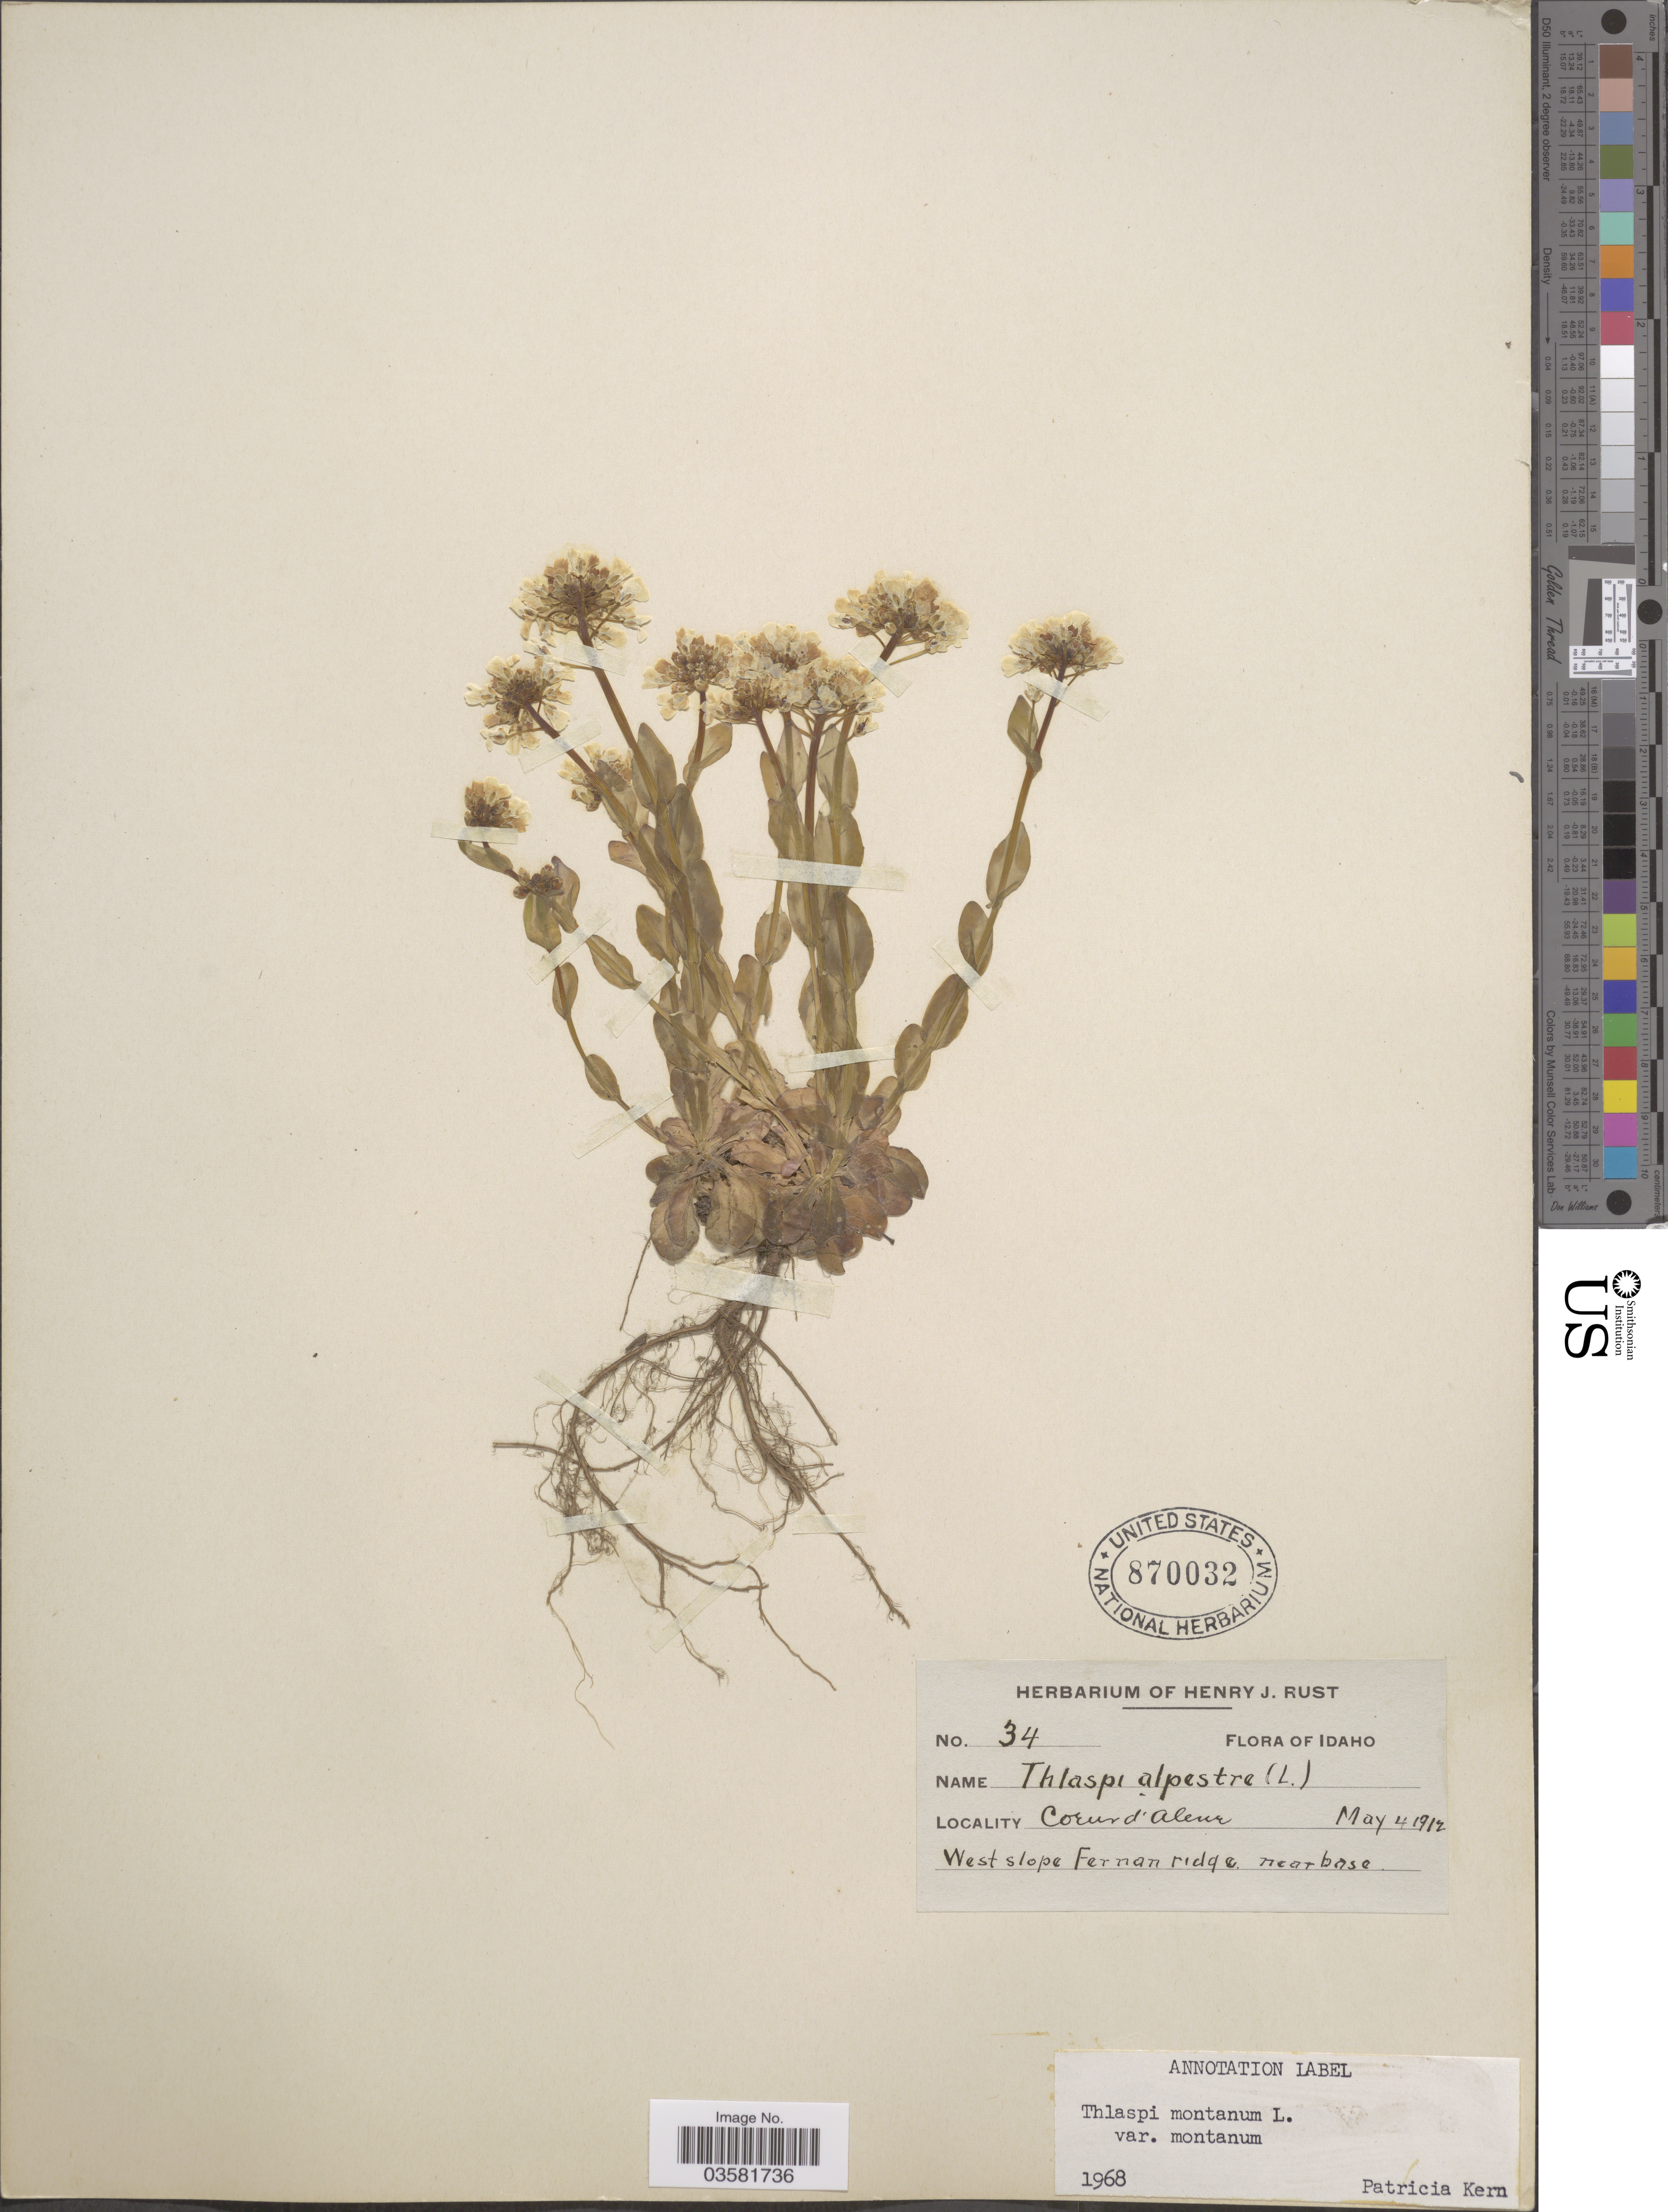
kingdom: Plantae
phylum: Tracheophyta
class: Magnoliopsida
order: Brassicales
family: Brassicaceae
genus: Thlaspi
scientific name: Thlaspi montanum var. montanum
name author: L.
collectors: ex herb. Henry J. Rust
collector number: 34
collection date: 1912-05-04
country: United States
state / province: Idaho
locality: Coeur d'Alene. West slope Fernan ridge near base.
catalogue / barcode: US 870032